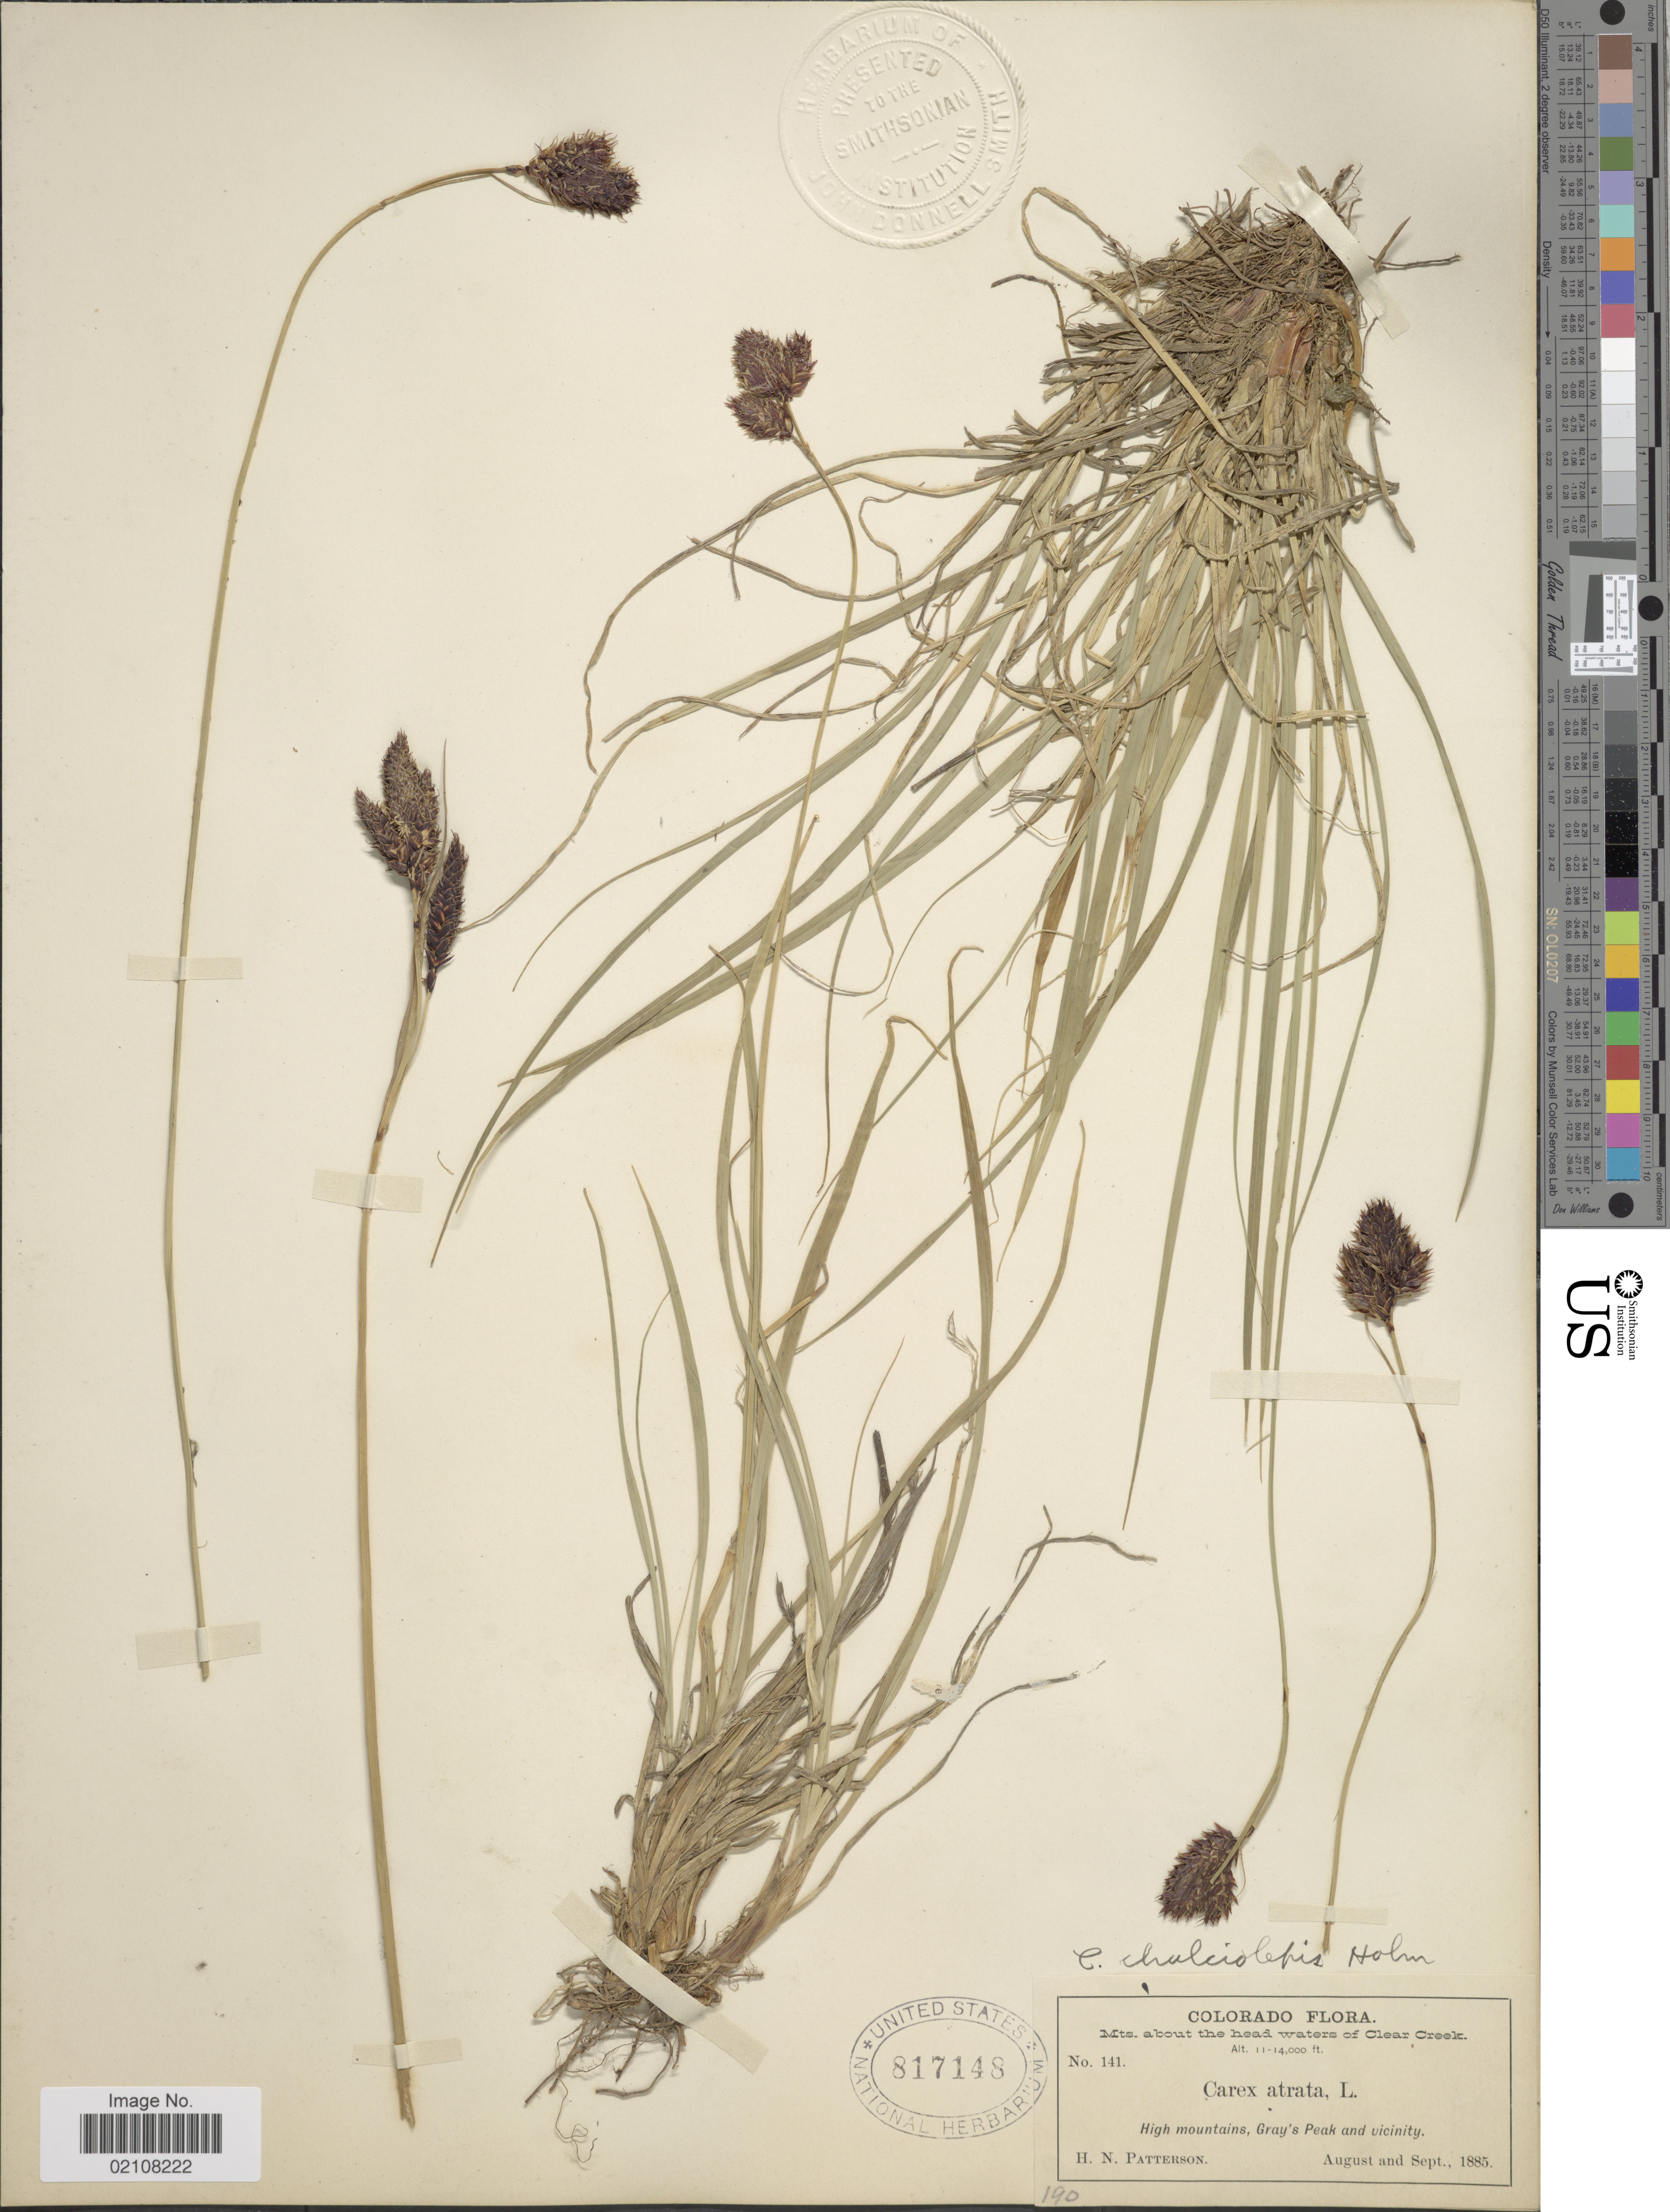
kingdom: Plantae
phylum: Tracheophyta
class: Liliopsida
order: Poales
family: Cyperaceae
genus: Carex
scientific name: Carex chalciolepis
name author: Holm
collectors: H. N. Patterson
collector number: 141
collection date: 1885-08/1885-09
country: United States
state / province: Colorado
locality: Mts. about the head waters of Clear Creek, High Mountains, Gray's Peak and Vicinity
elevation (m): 3353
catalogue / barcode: US 817148